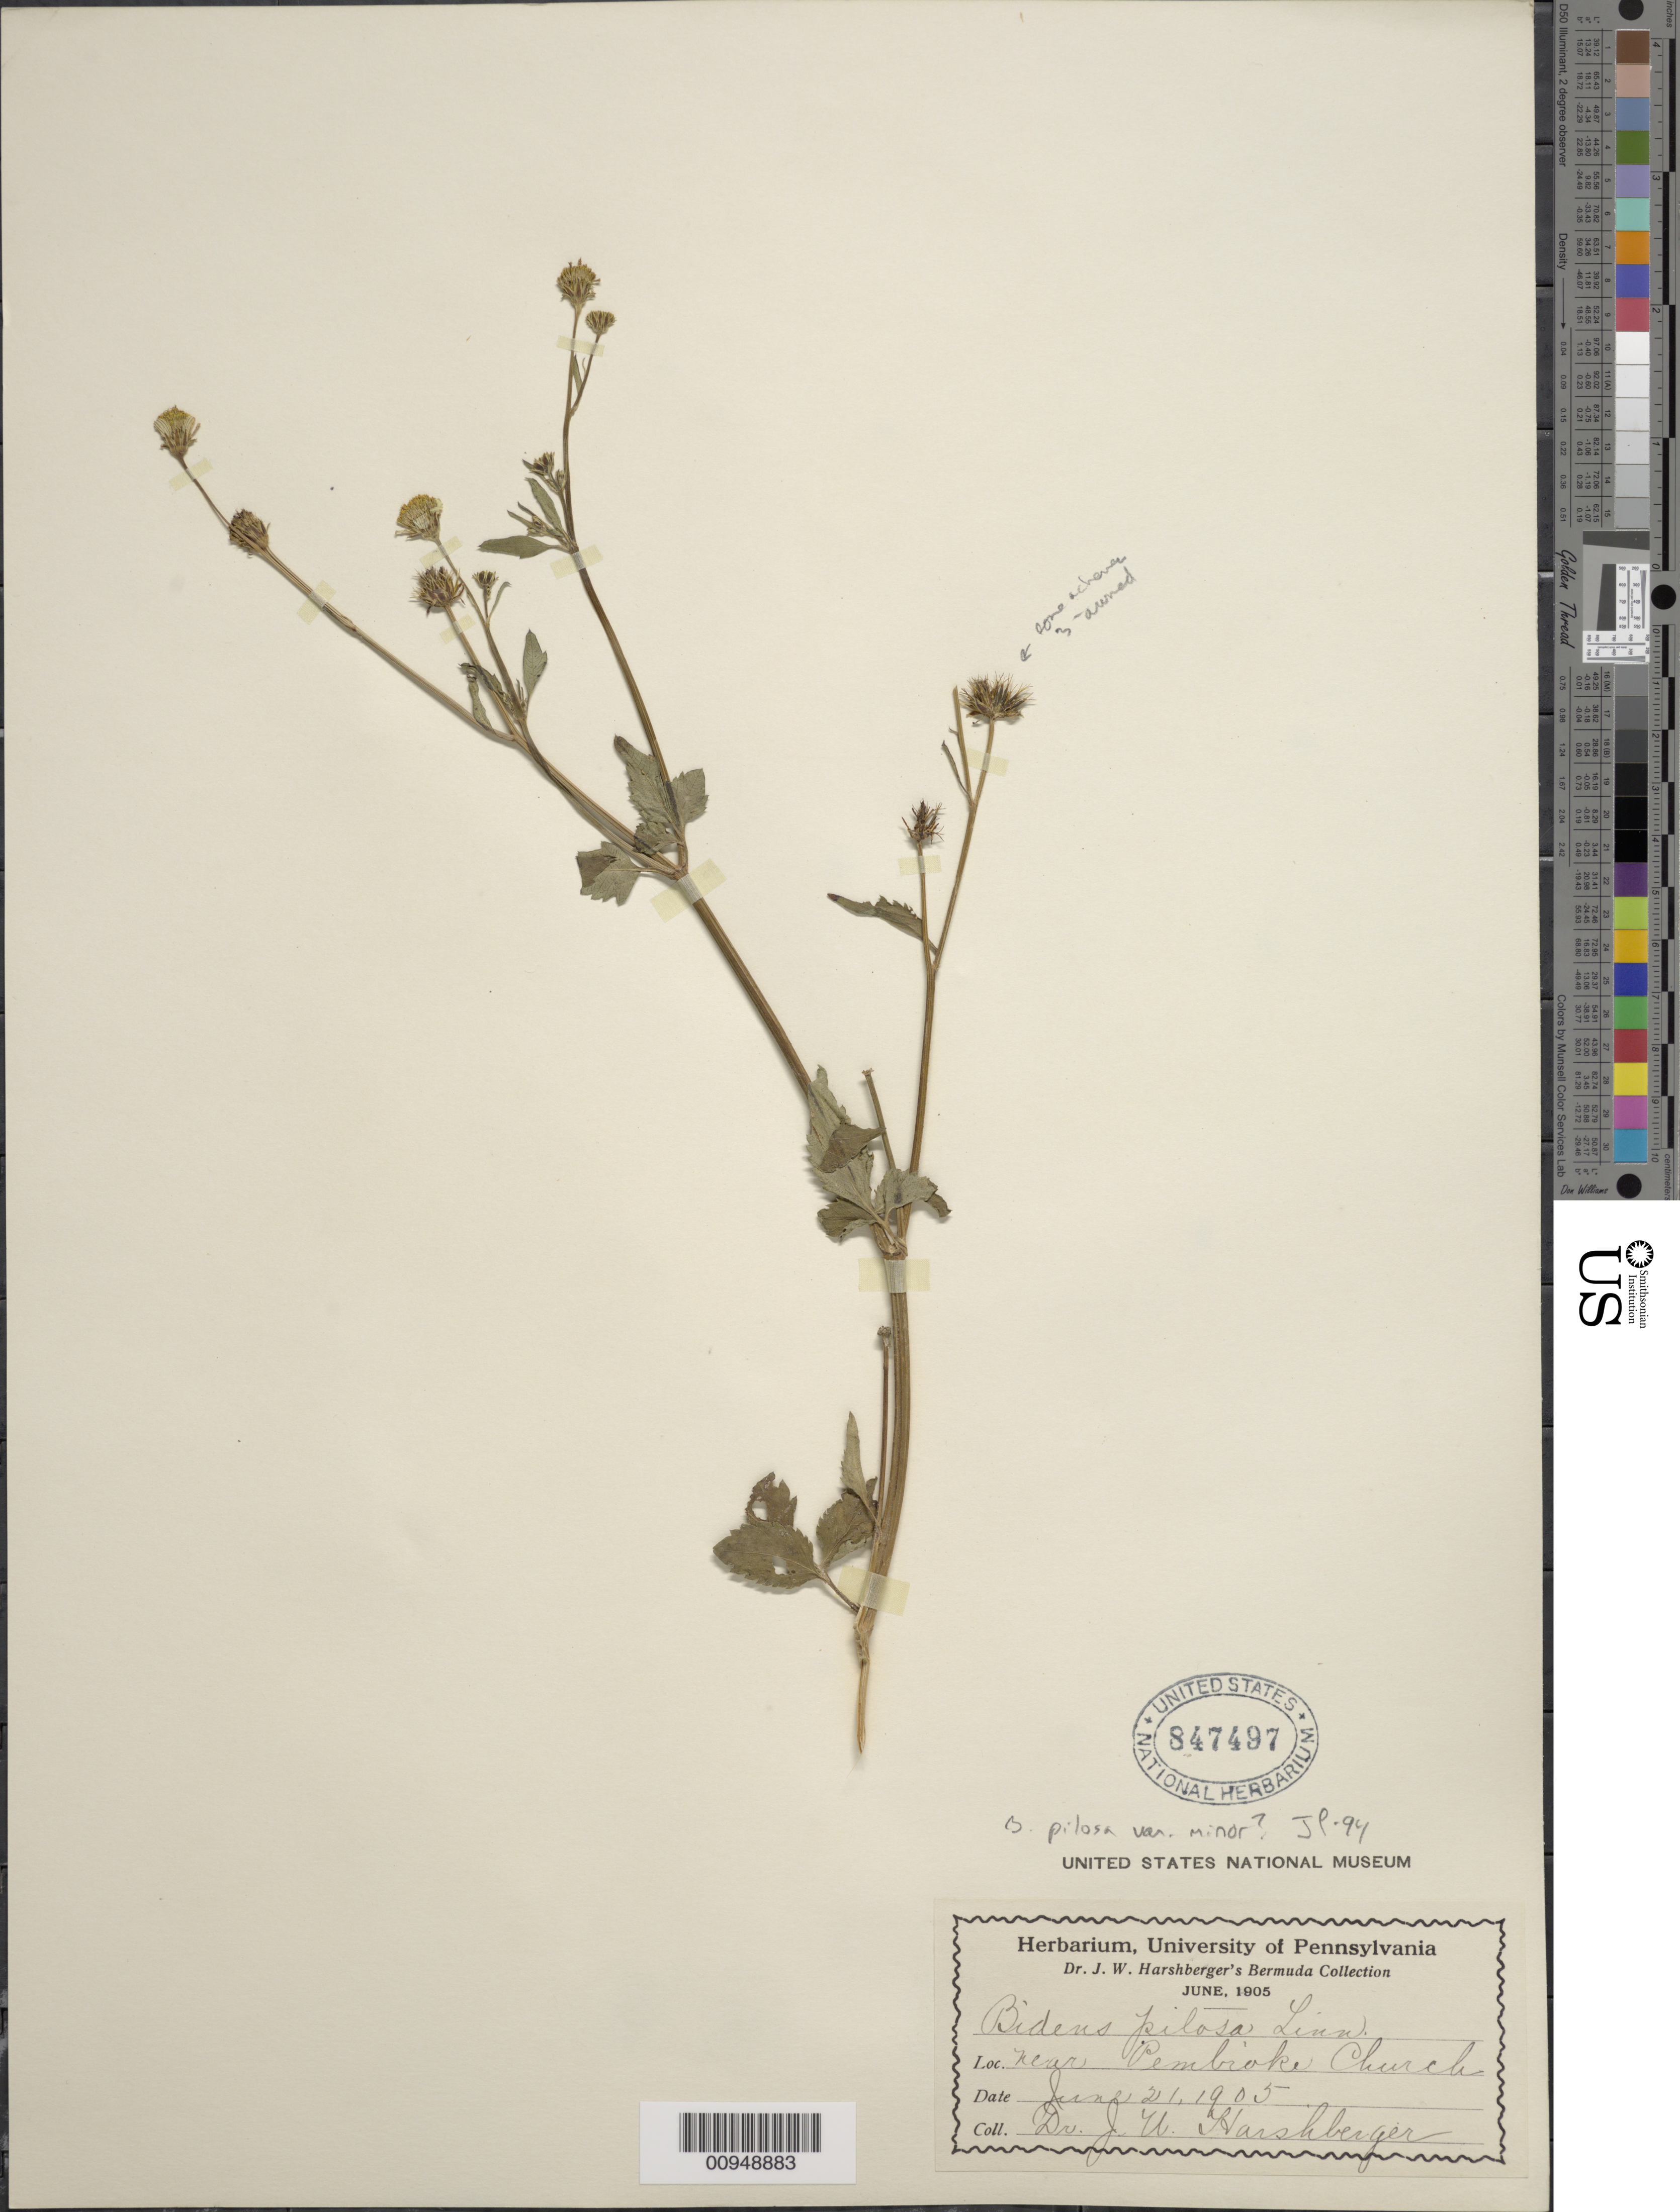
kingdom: Plantae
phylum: Tracheophyta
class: Magnoliopsida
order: Asterales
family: Asteraceae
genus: Bidens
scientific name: Bidens pilosa var. minor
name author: (Blume) Sherff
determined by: Pruski, J. F.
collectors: J. W. Harshberger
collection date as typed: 21 Jun 1905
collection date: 1905-06-21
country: Bermuda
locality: Near Pembroke Church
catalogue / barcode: US 847497